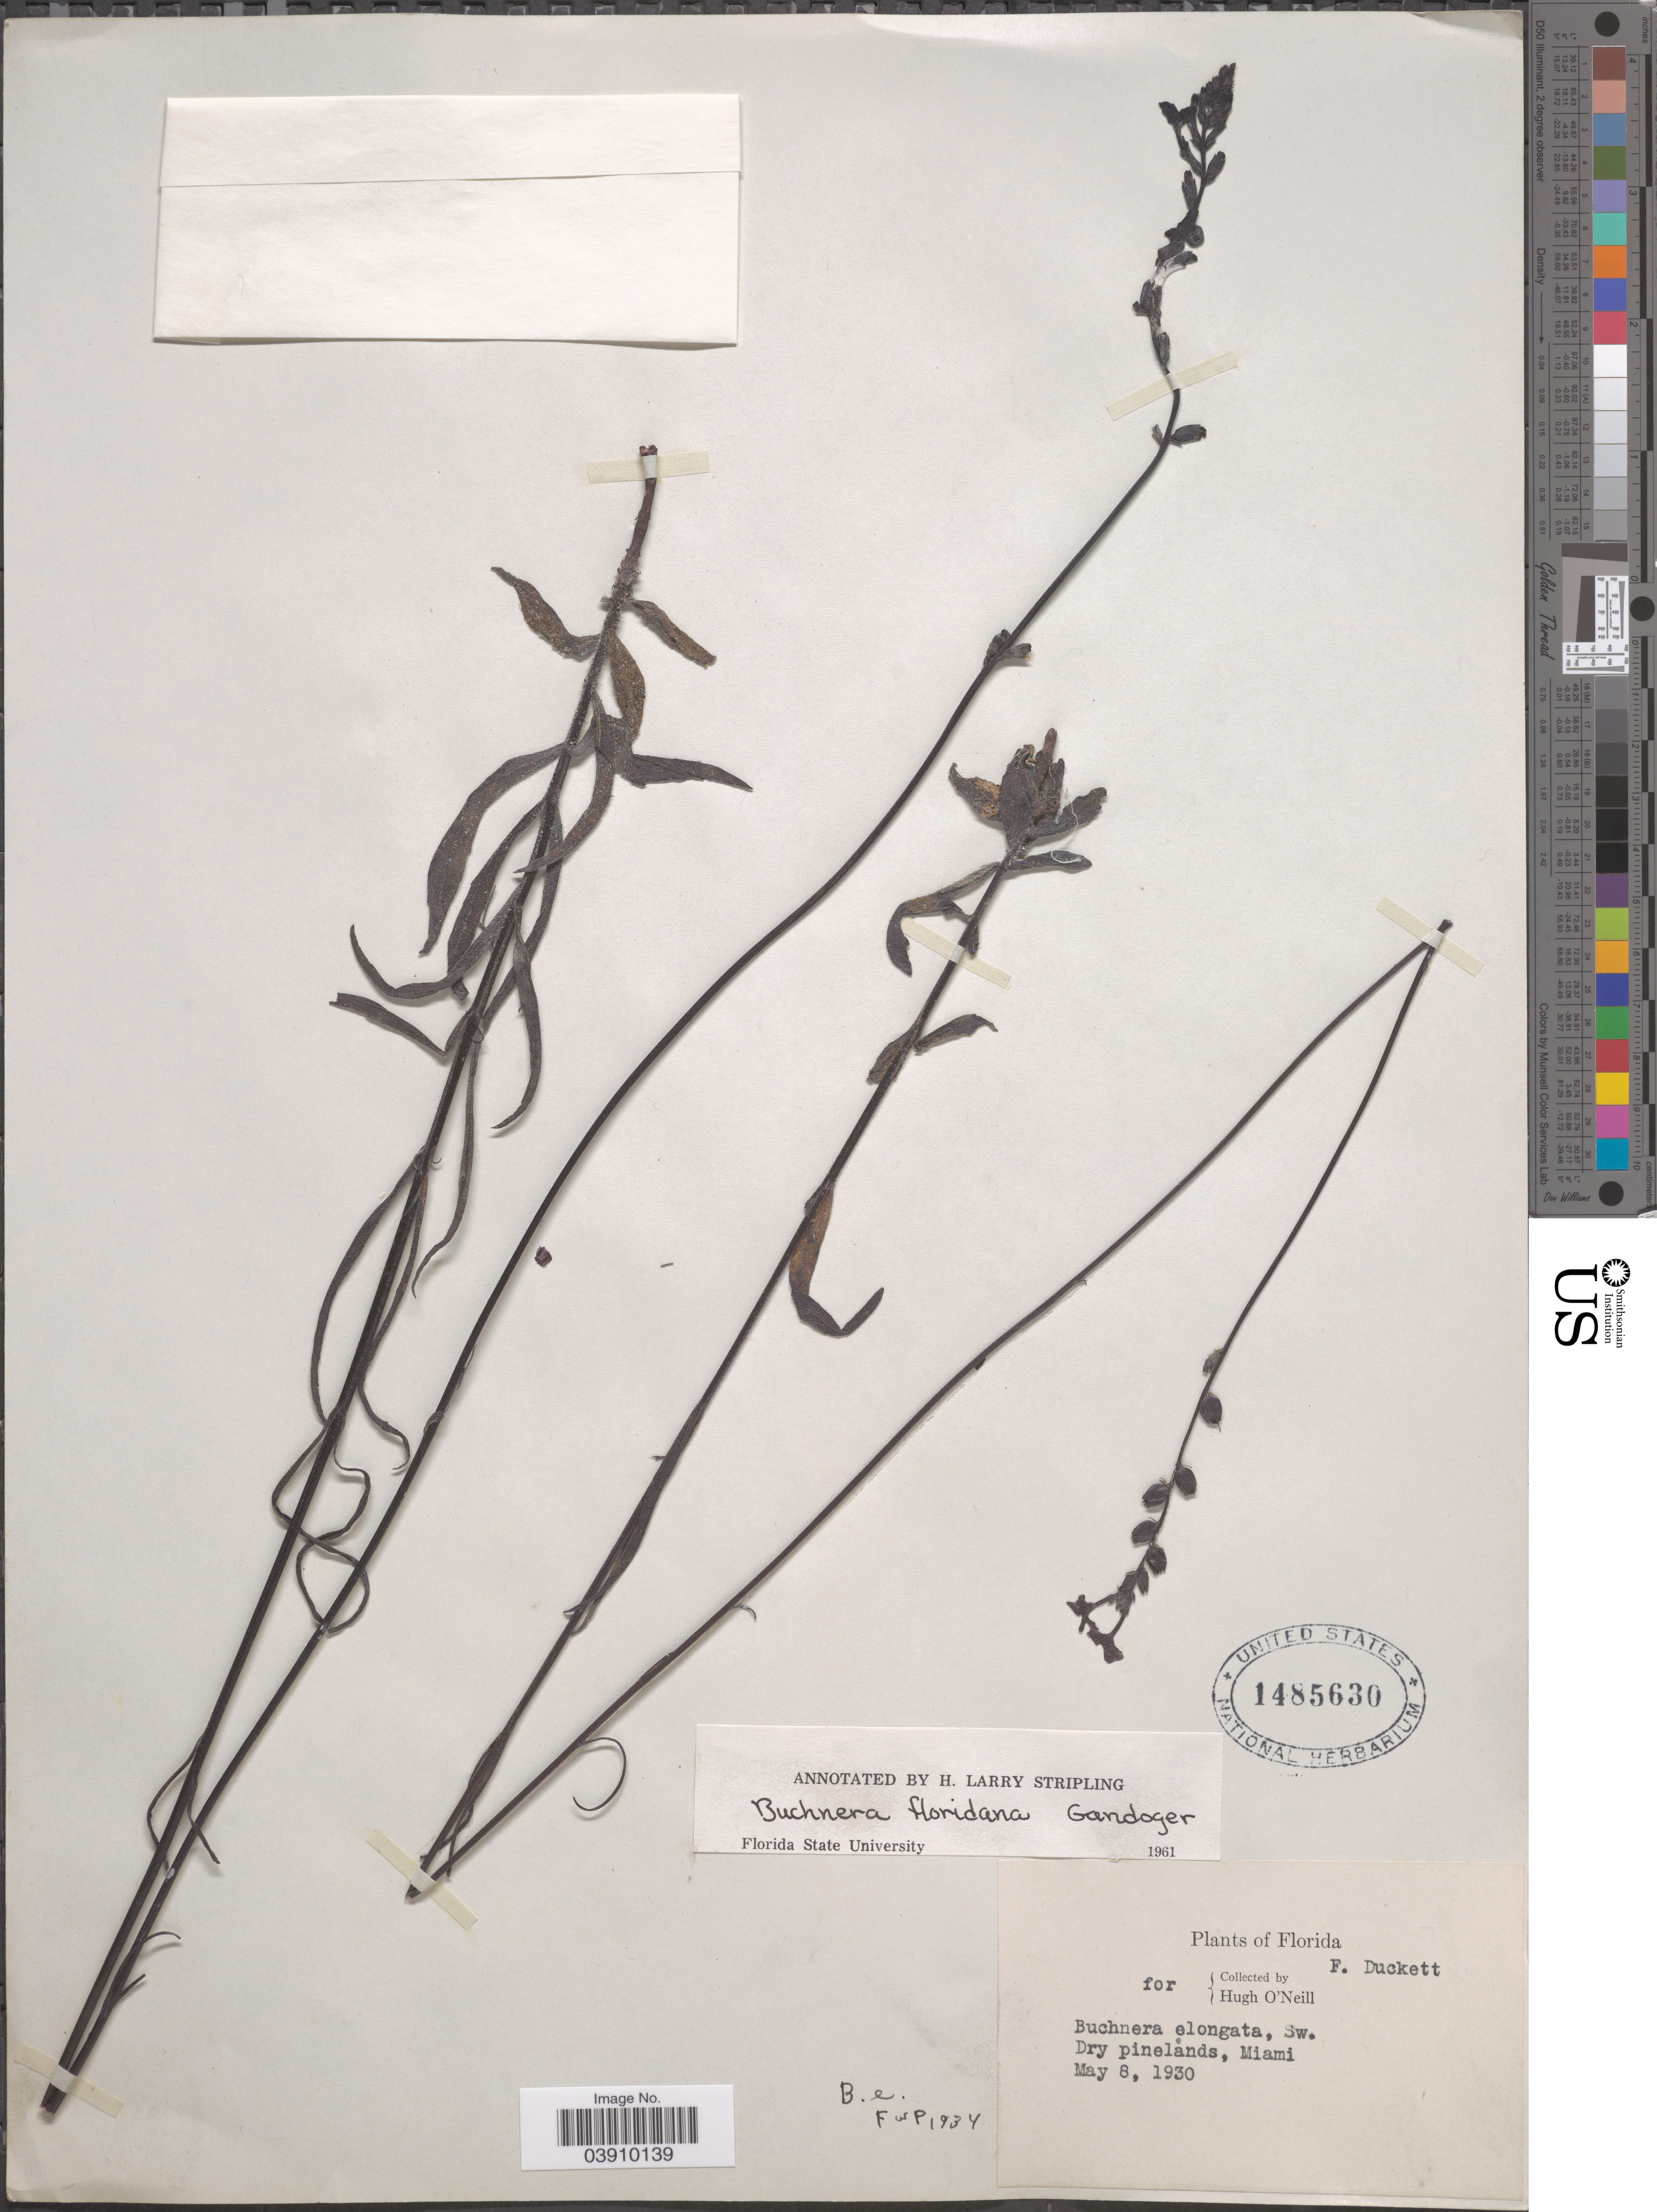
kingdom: Plantae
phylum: Tracheophyta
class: Magnoliopsida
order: Lamiales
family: Orobanchaceae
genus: Buchnera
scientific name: Buchnera floridana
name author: Gand.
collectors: F. Duckett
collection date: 1930-05-08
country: United States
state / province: Florida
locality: Miami.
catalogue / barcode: US 1485630